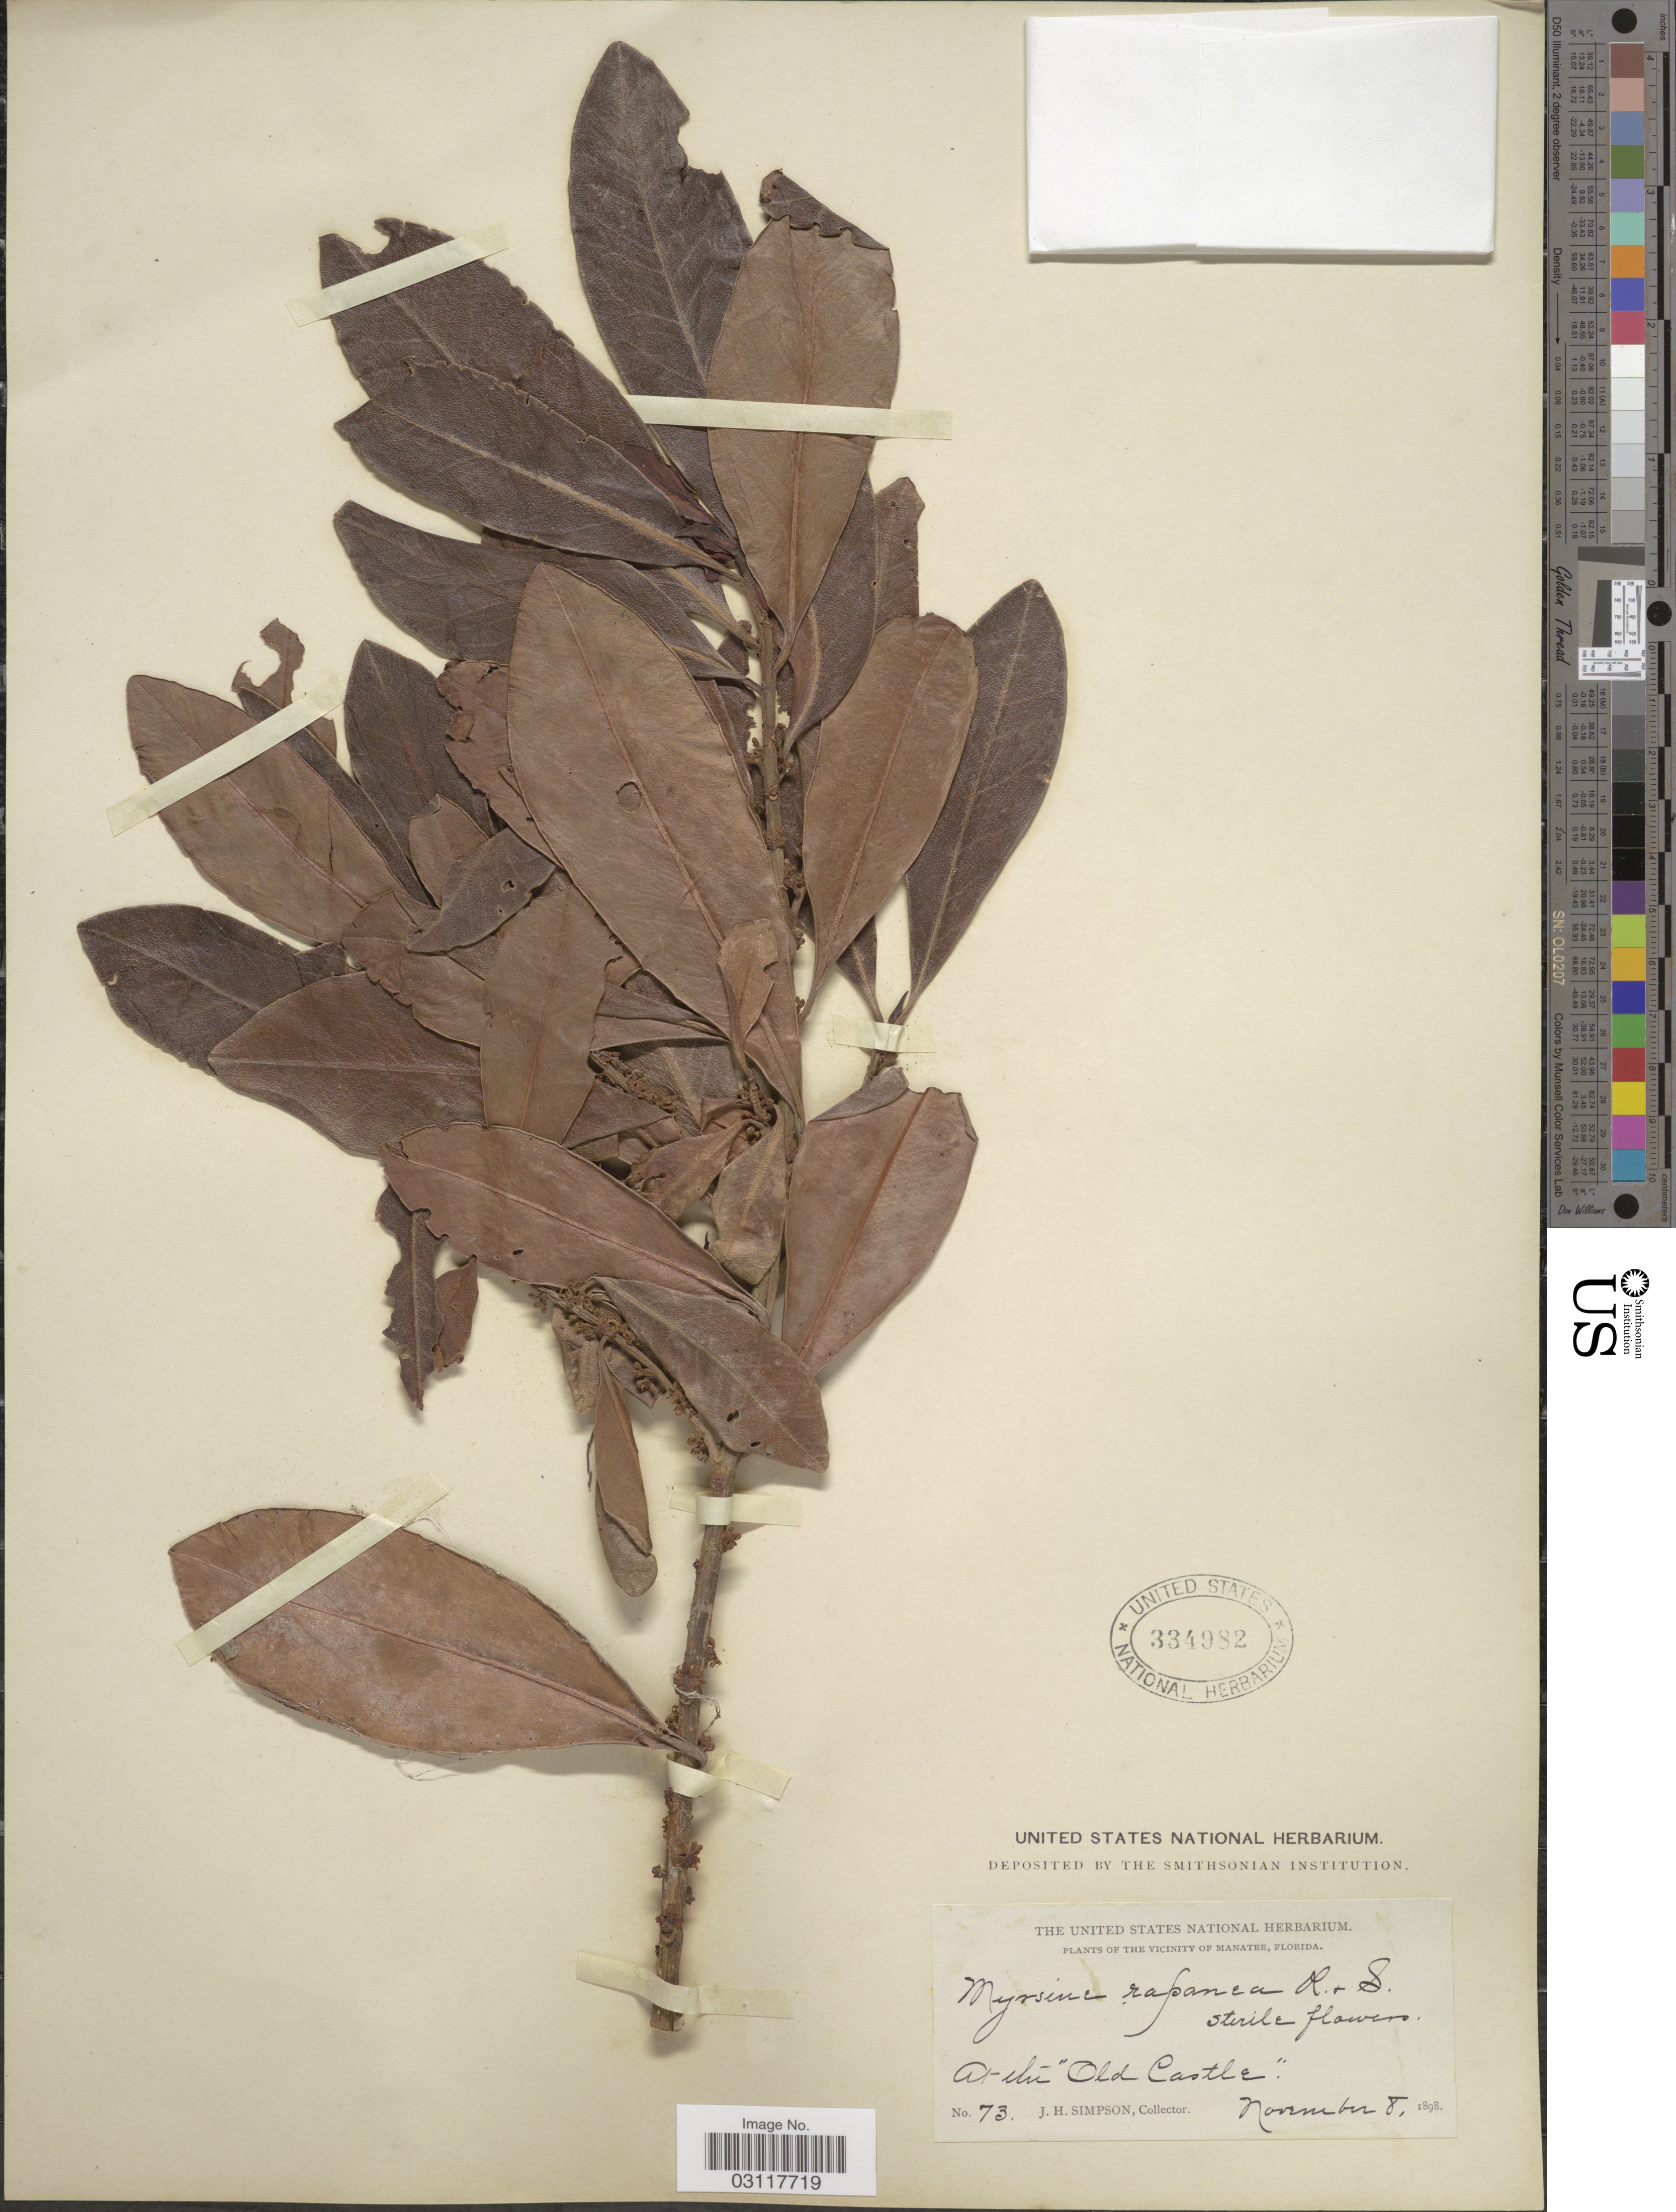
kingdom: Plantae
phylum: Tracheophyta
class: Magnoliopsida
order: Ericales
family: Primulaceae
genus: Rapanea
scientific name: Rapanea guianensis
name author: Aubl.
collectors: J. H. Simpson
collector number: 73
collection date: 1898-11-08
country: United States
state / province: Florida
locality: The Vicinity of Manatee, At the "Old Castle".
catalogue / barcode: US 334982